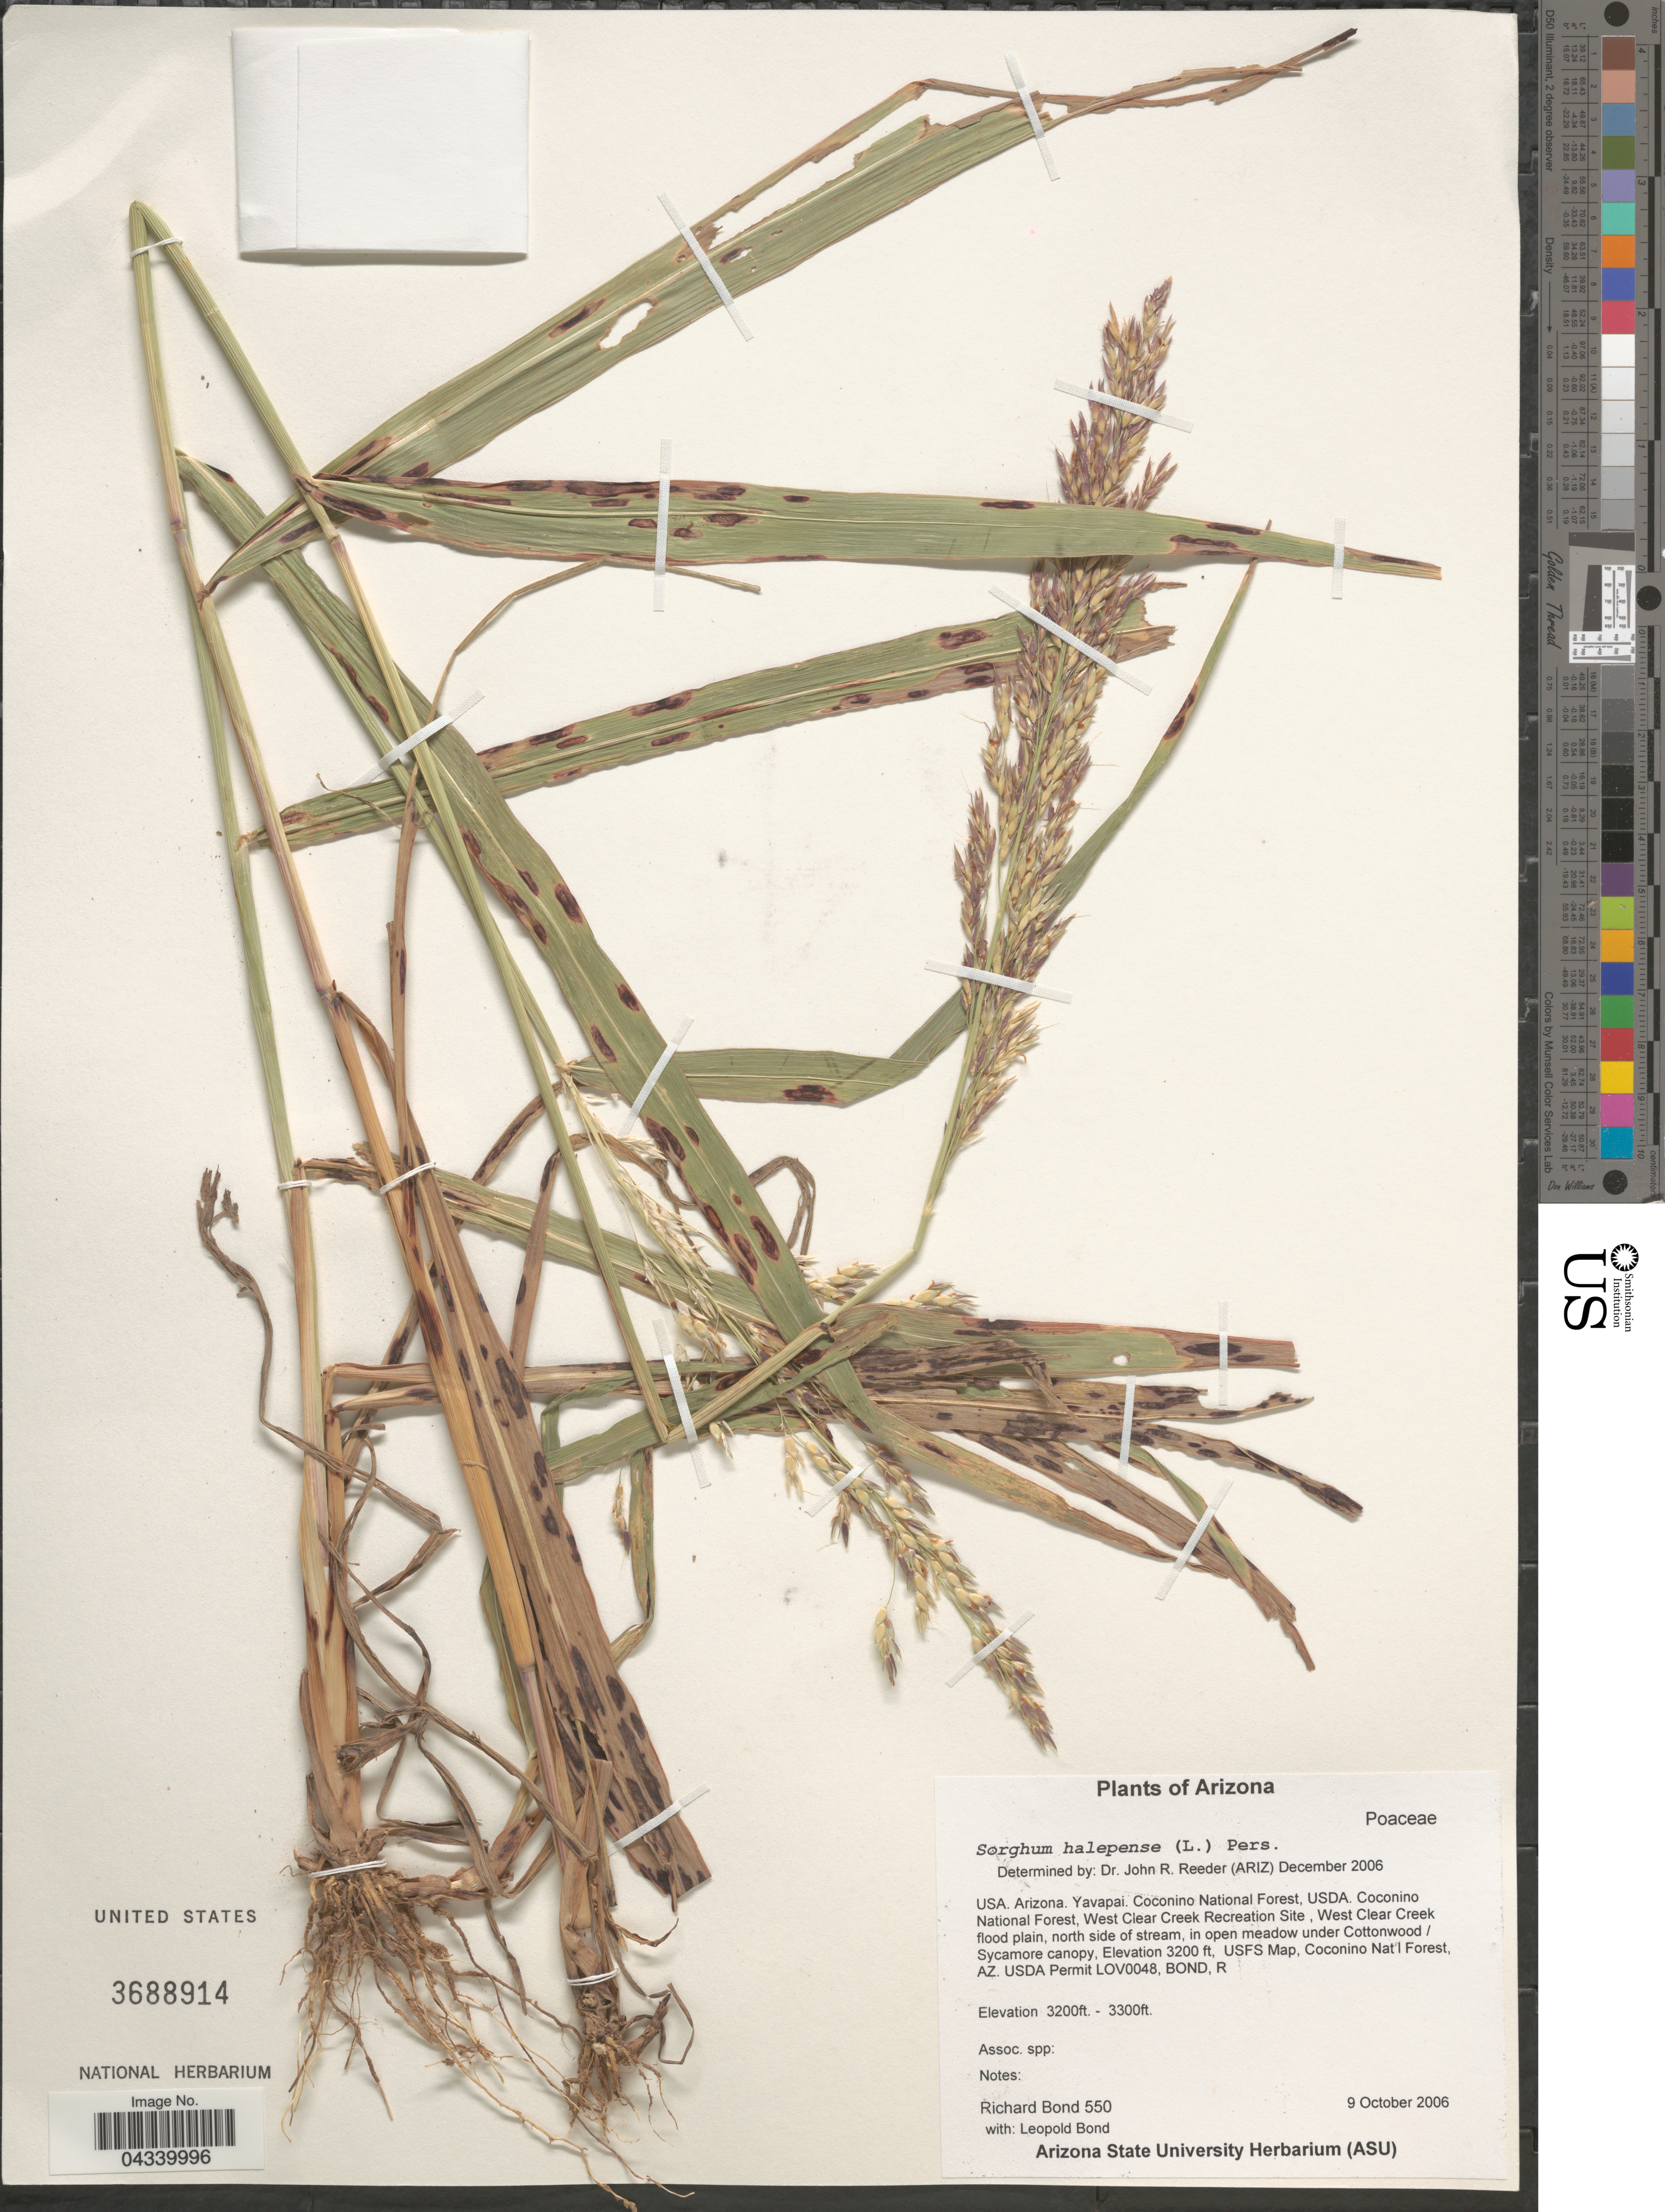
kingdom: Plantae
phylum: Tracheophyta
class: Liliopsida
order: Poales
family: Poaceae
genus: Sorghum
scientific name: Sorghum halepense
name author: (L.) Pers.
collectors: R. Bond & L. Bond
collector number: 550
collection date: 2006-10-09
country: United States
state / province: Arizona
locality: Yavapai. Coconino National Forest, USDA. Coconino National Forest, West Clear Creek Recreation Site, West Clear Creek flood plain, north side of stream, in open meadow under Cottonwood/Sycamore canopy. USFS Map, Coconino Nat'l Forest. USDA Permit LOV0048, BOND, R.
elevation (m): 975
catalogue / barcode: US 3688914